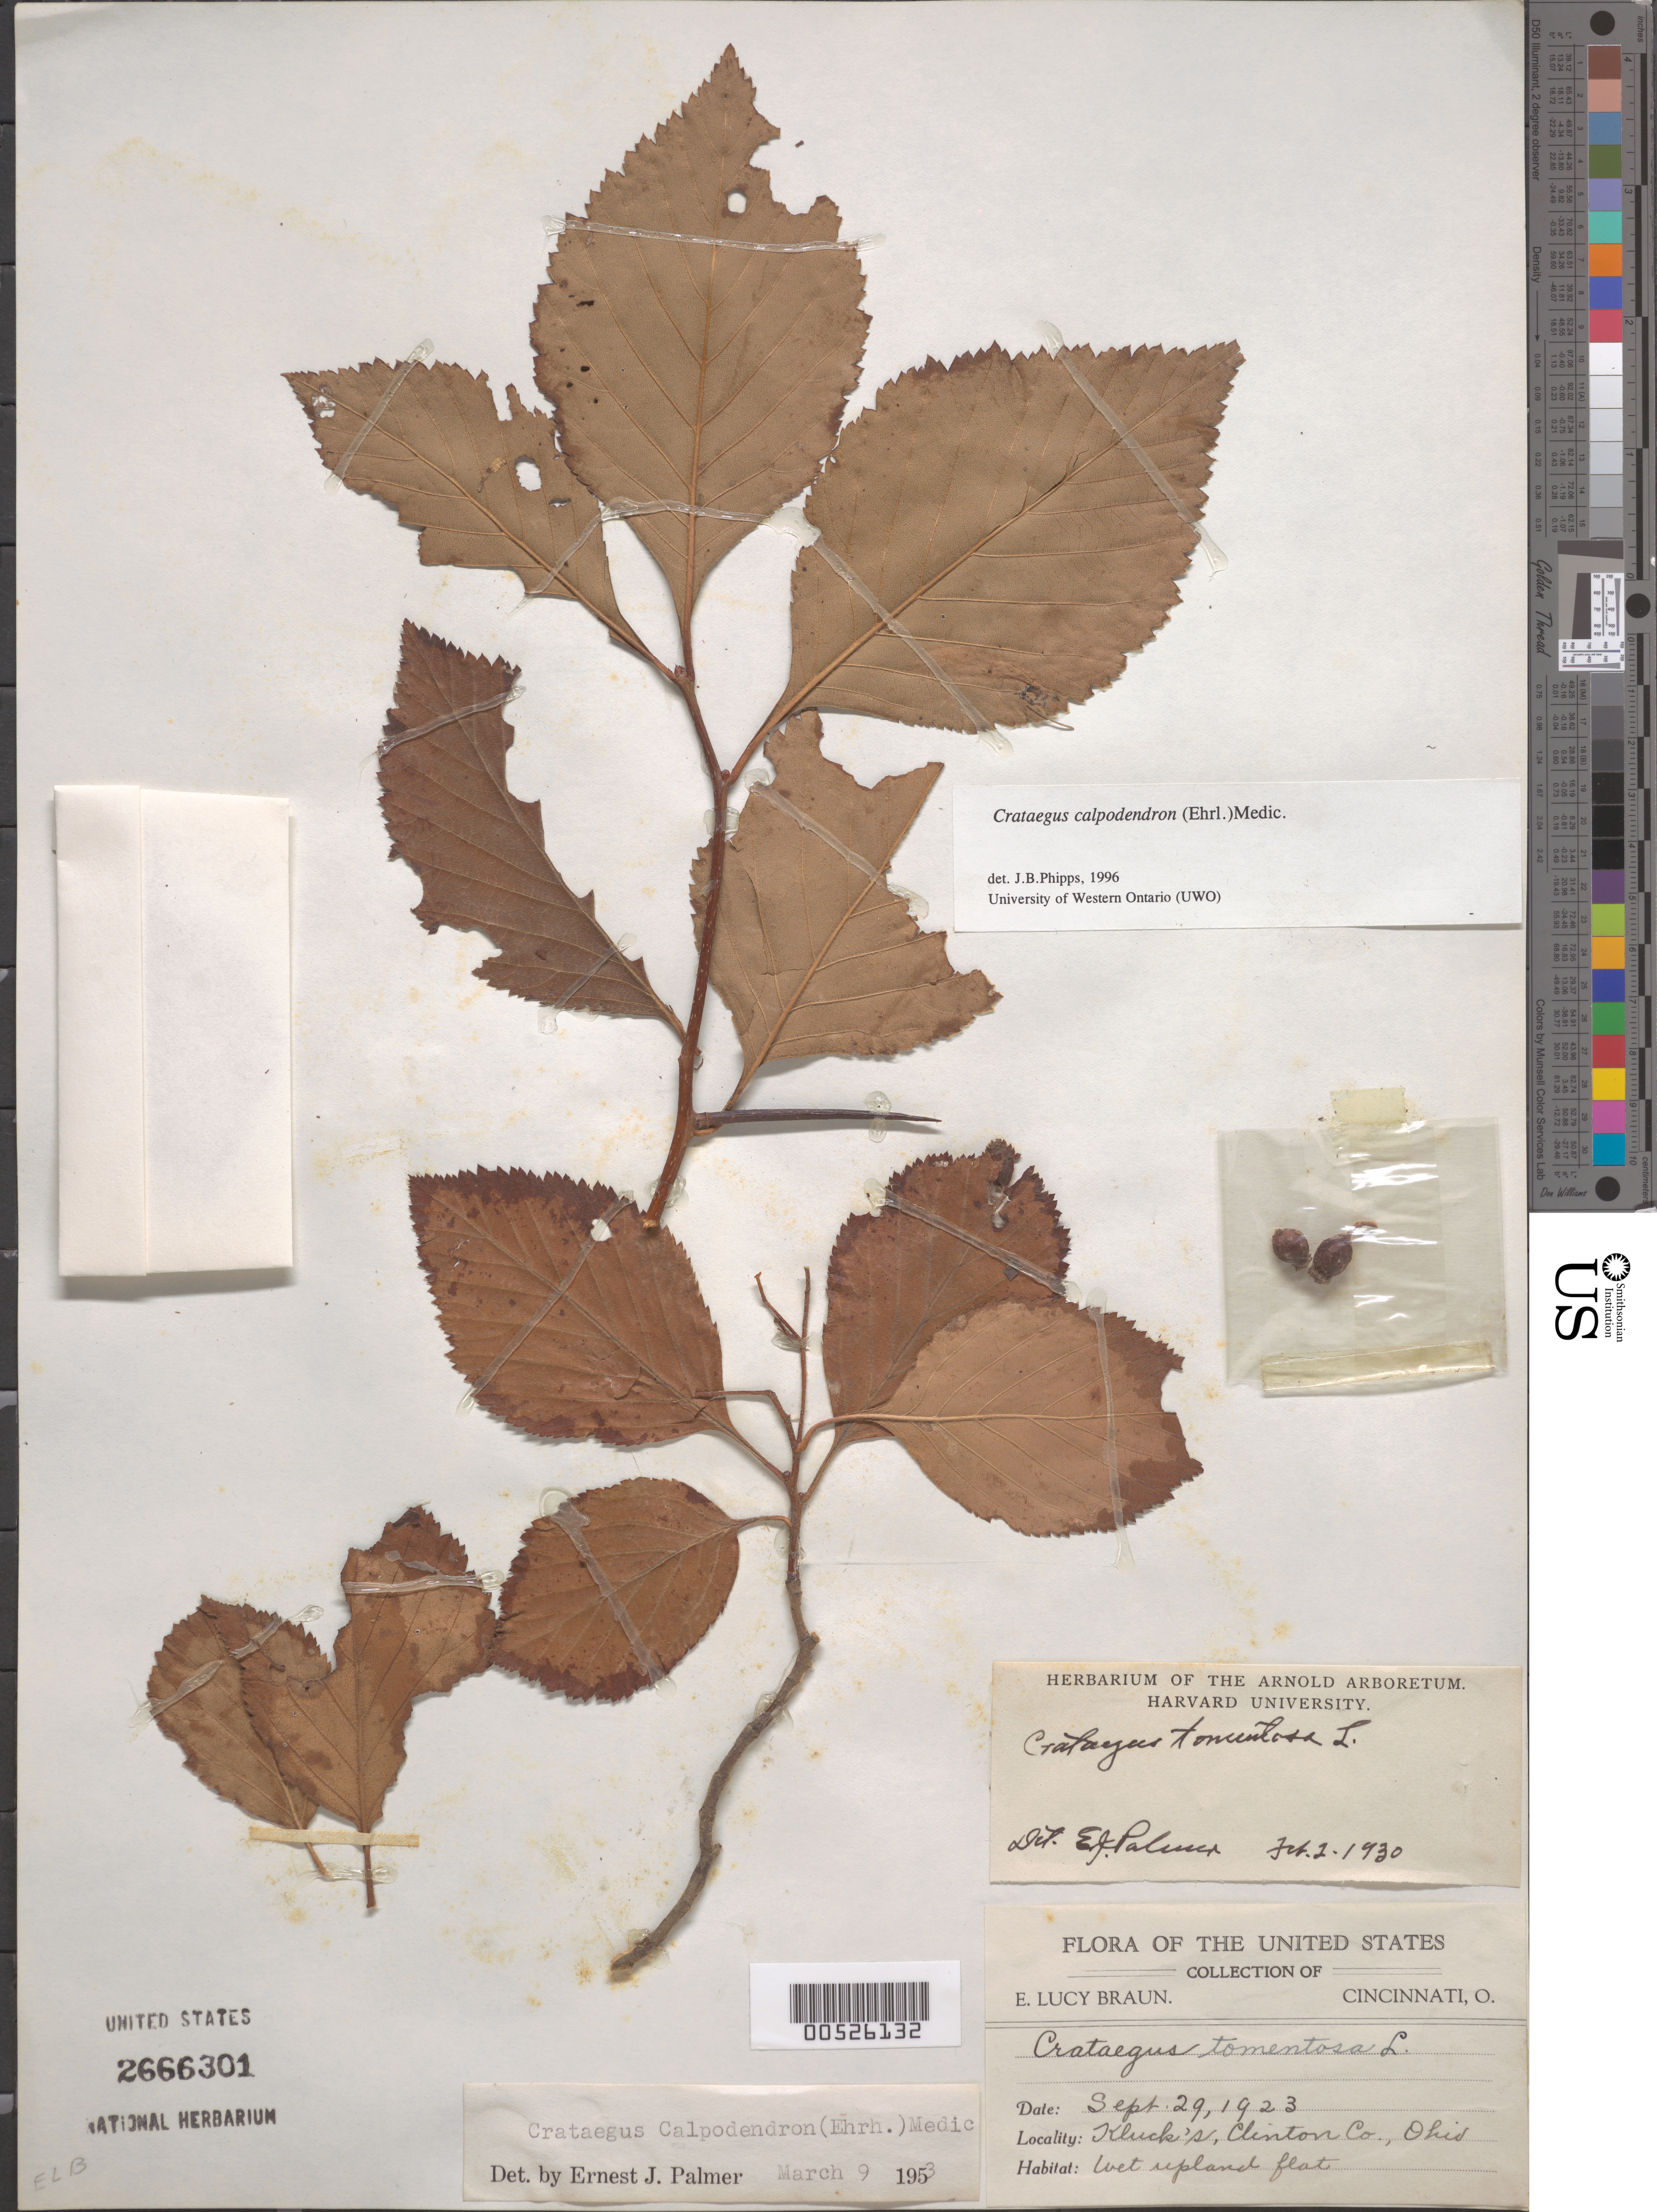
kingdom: Plantae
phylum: Tracheophyta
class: Magnoliopsida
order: Rosales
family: Rosaceae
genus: Crataegus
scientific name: Crataegus calpodendron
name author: (Ehrh.) Medik.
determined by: Palmer, E. J.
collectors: E. L. Braun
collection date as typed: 29 Sep 1923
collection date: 1923-09-29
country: United States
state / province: Ohio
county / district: Clinton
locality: Kluck's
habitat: Wet upland flats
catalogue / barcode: US 2666301